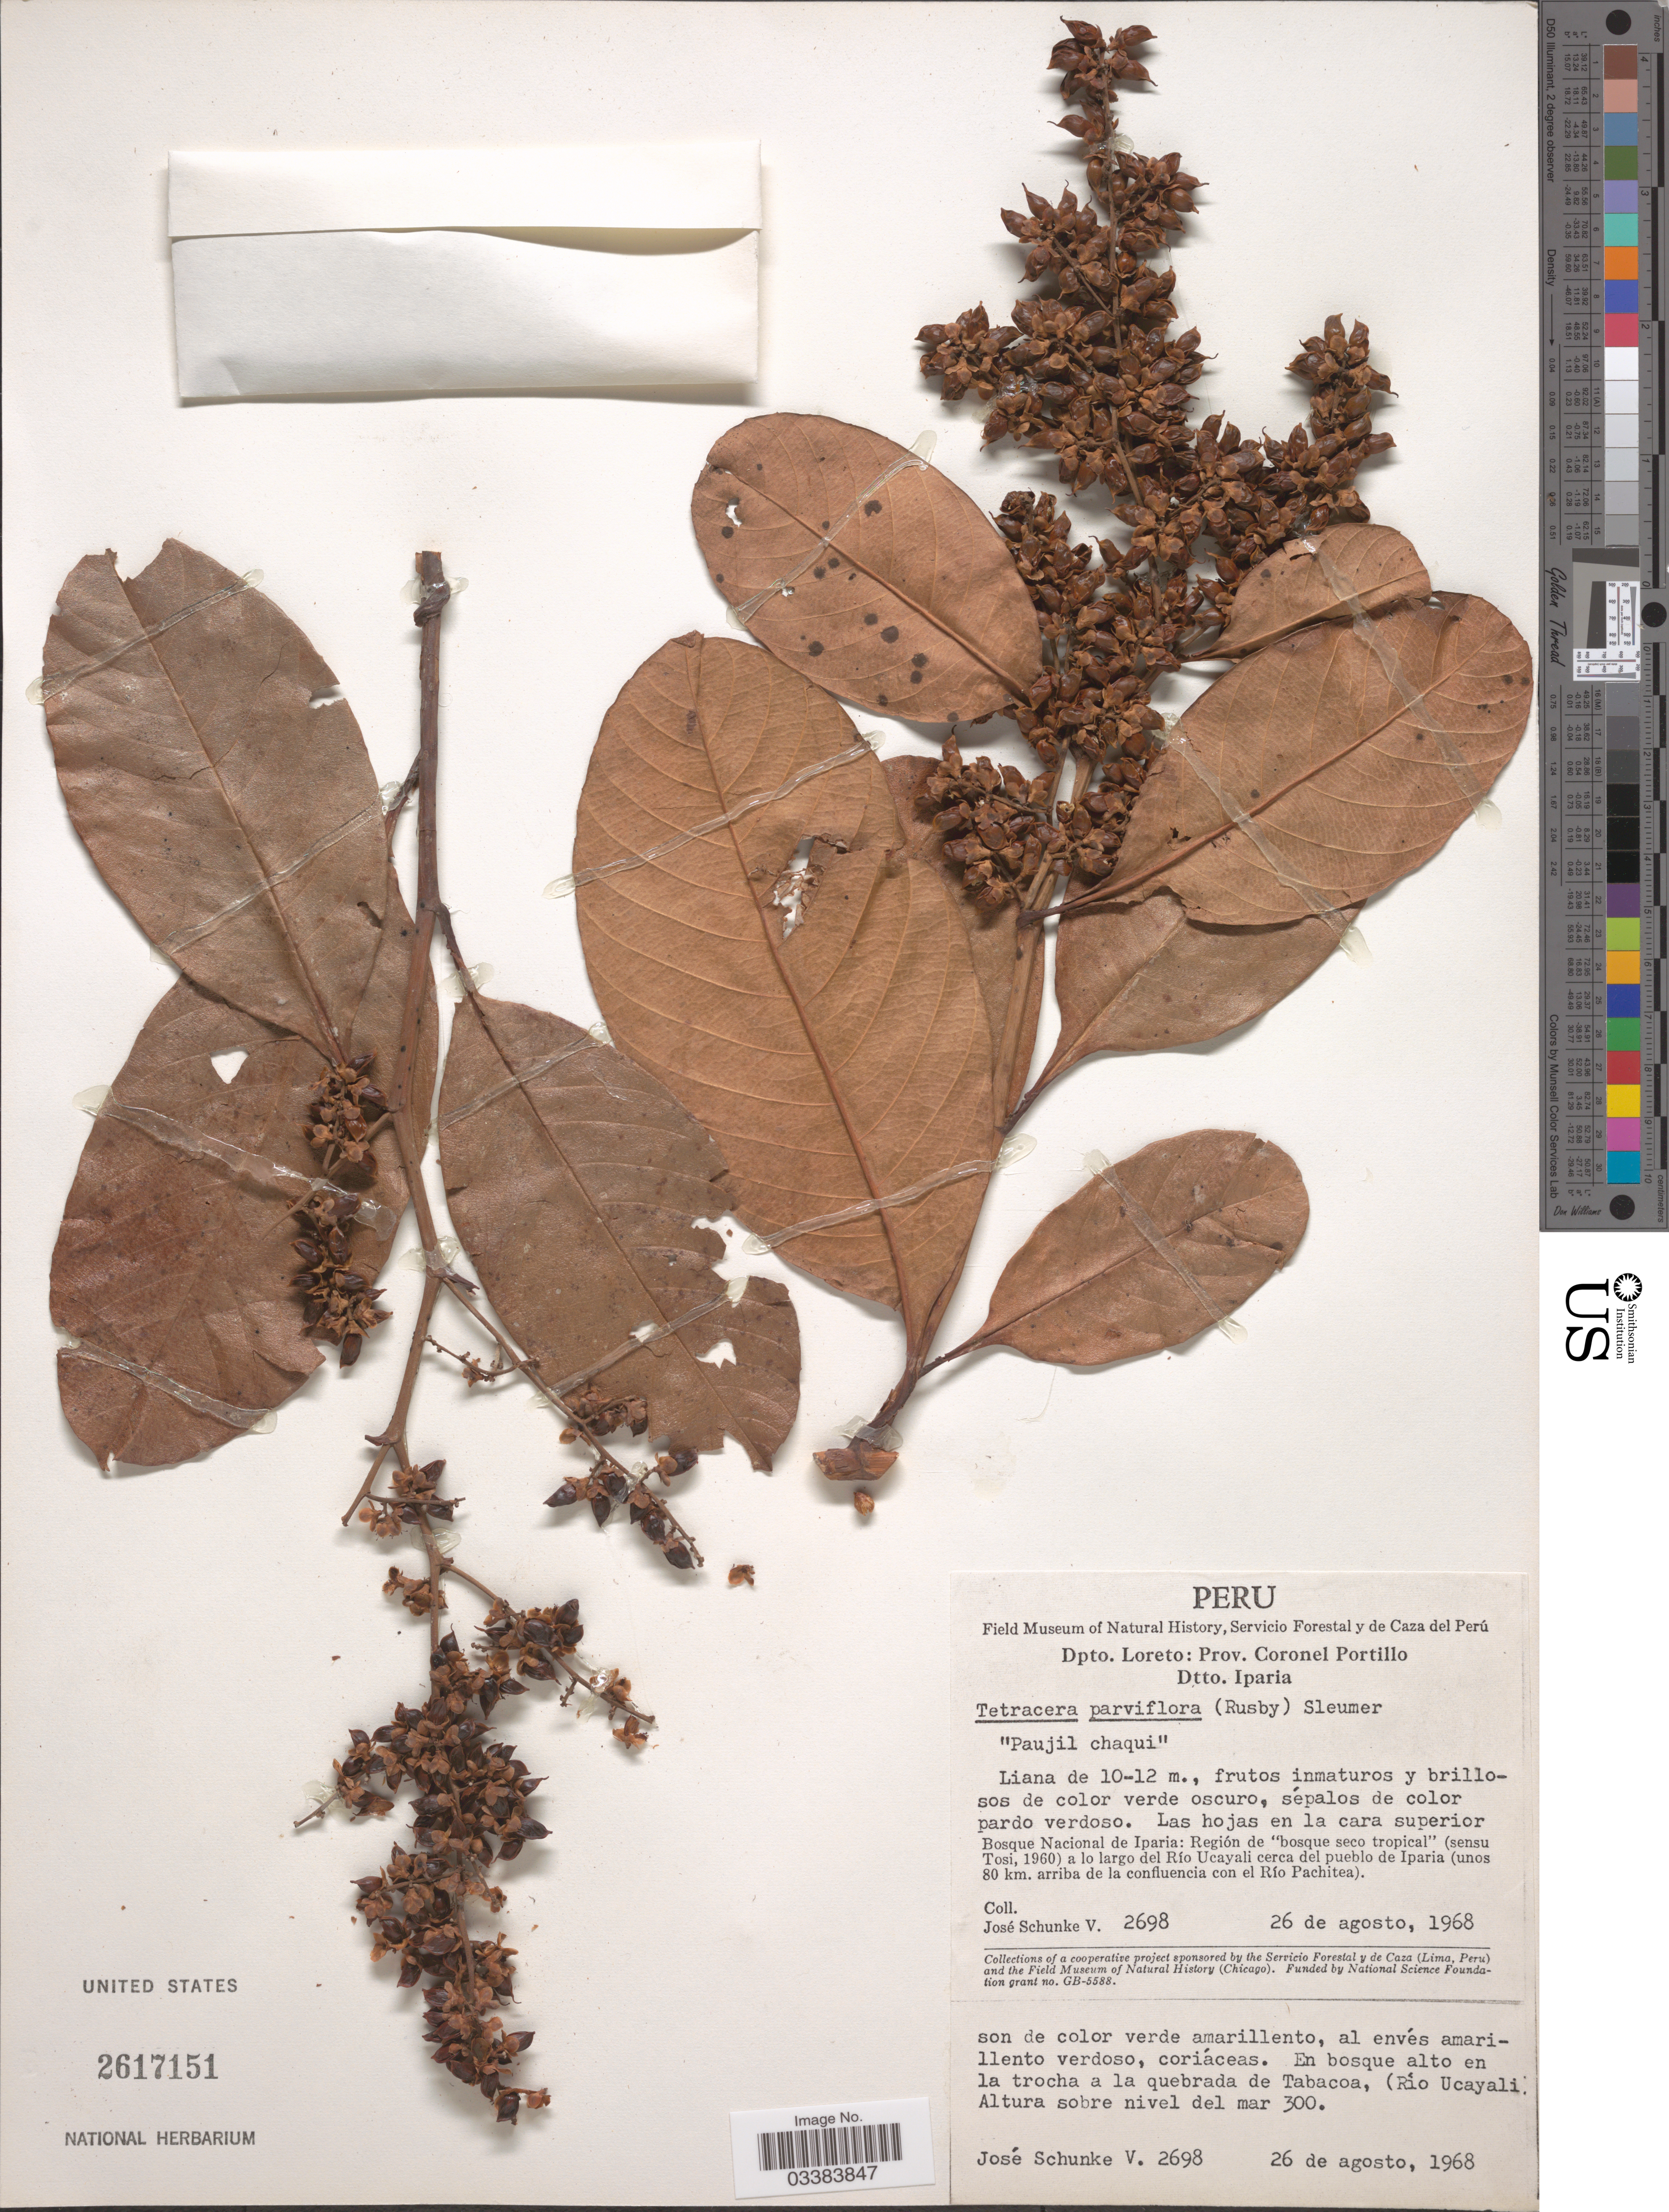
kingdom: Plantae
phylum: Tracheophyta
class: Magnoliopsida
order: Dilleniales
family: Dilleniaceae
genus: Tetracera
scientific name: Tetracera parviflora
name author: (Rusby) Sleumer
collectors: J. Schunke Vigo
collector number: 2698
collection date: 1968-08-26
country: Peru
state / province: Loreto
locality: Dpto. Loreto: Prov. Coronel Portillo. Dtto. Iparia. Bosque Nacional de Iparia: Región de "bosque seco tropical" (sensu Tosi, 1960) a lo largo del Río Ucayali cerca del pueblo de Iparia (unos 80 km. arriba de la confluencia con el Río Pachitea). En bosque alto en la trocha a la quebrada de Tabacoa, (Río Ucayali).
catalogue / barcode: US 2617151